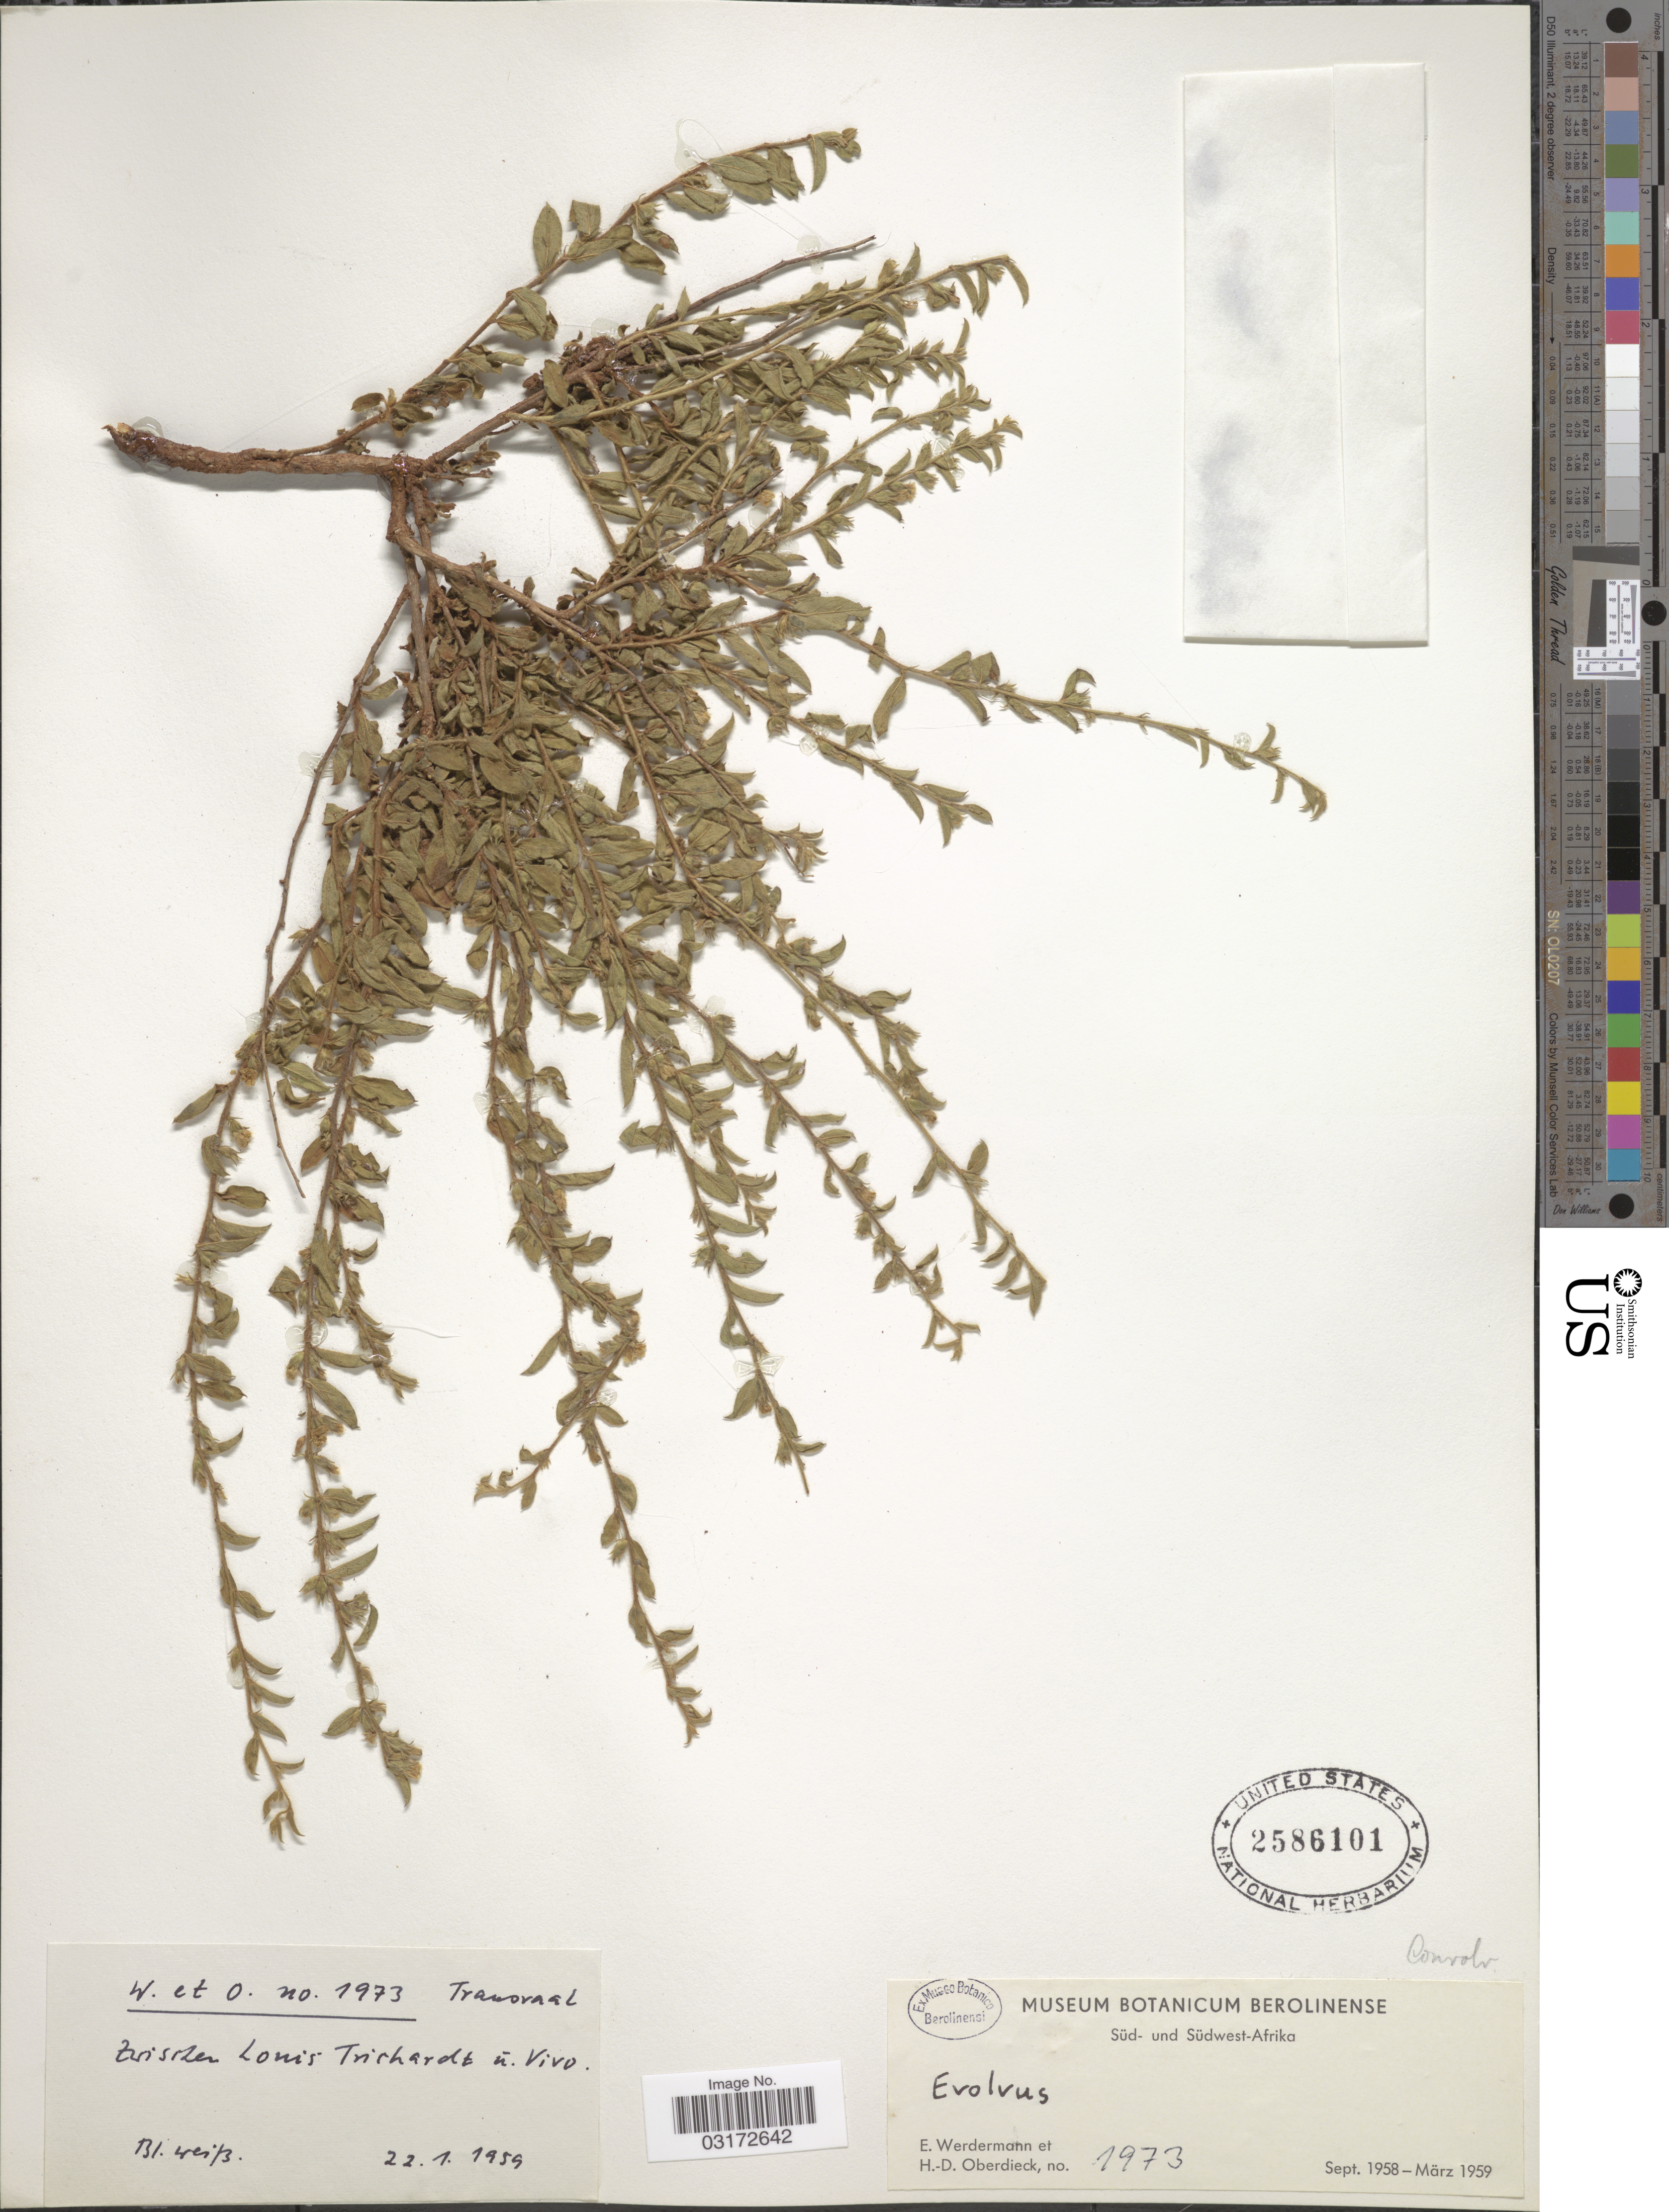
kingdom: Plantae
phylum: Tracheophyta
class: Magnoliopsida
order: Solanales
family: Convolvulaceae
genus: Evolvulus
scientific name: Evolvulus sp.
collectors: E. Werdermann & H. Oberdieck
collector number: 1973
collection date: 1959-01-22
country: Namibia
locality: Transvaal. Zwischen Lonis Trichardt ü. Vivo.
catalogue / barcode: US 2586101